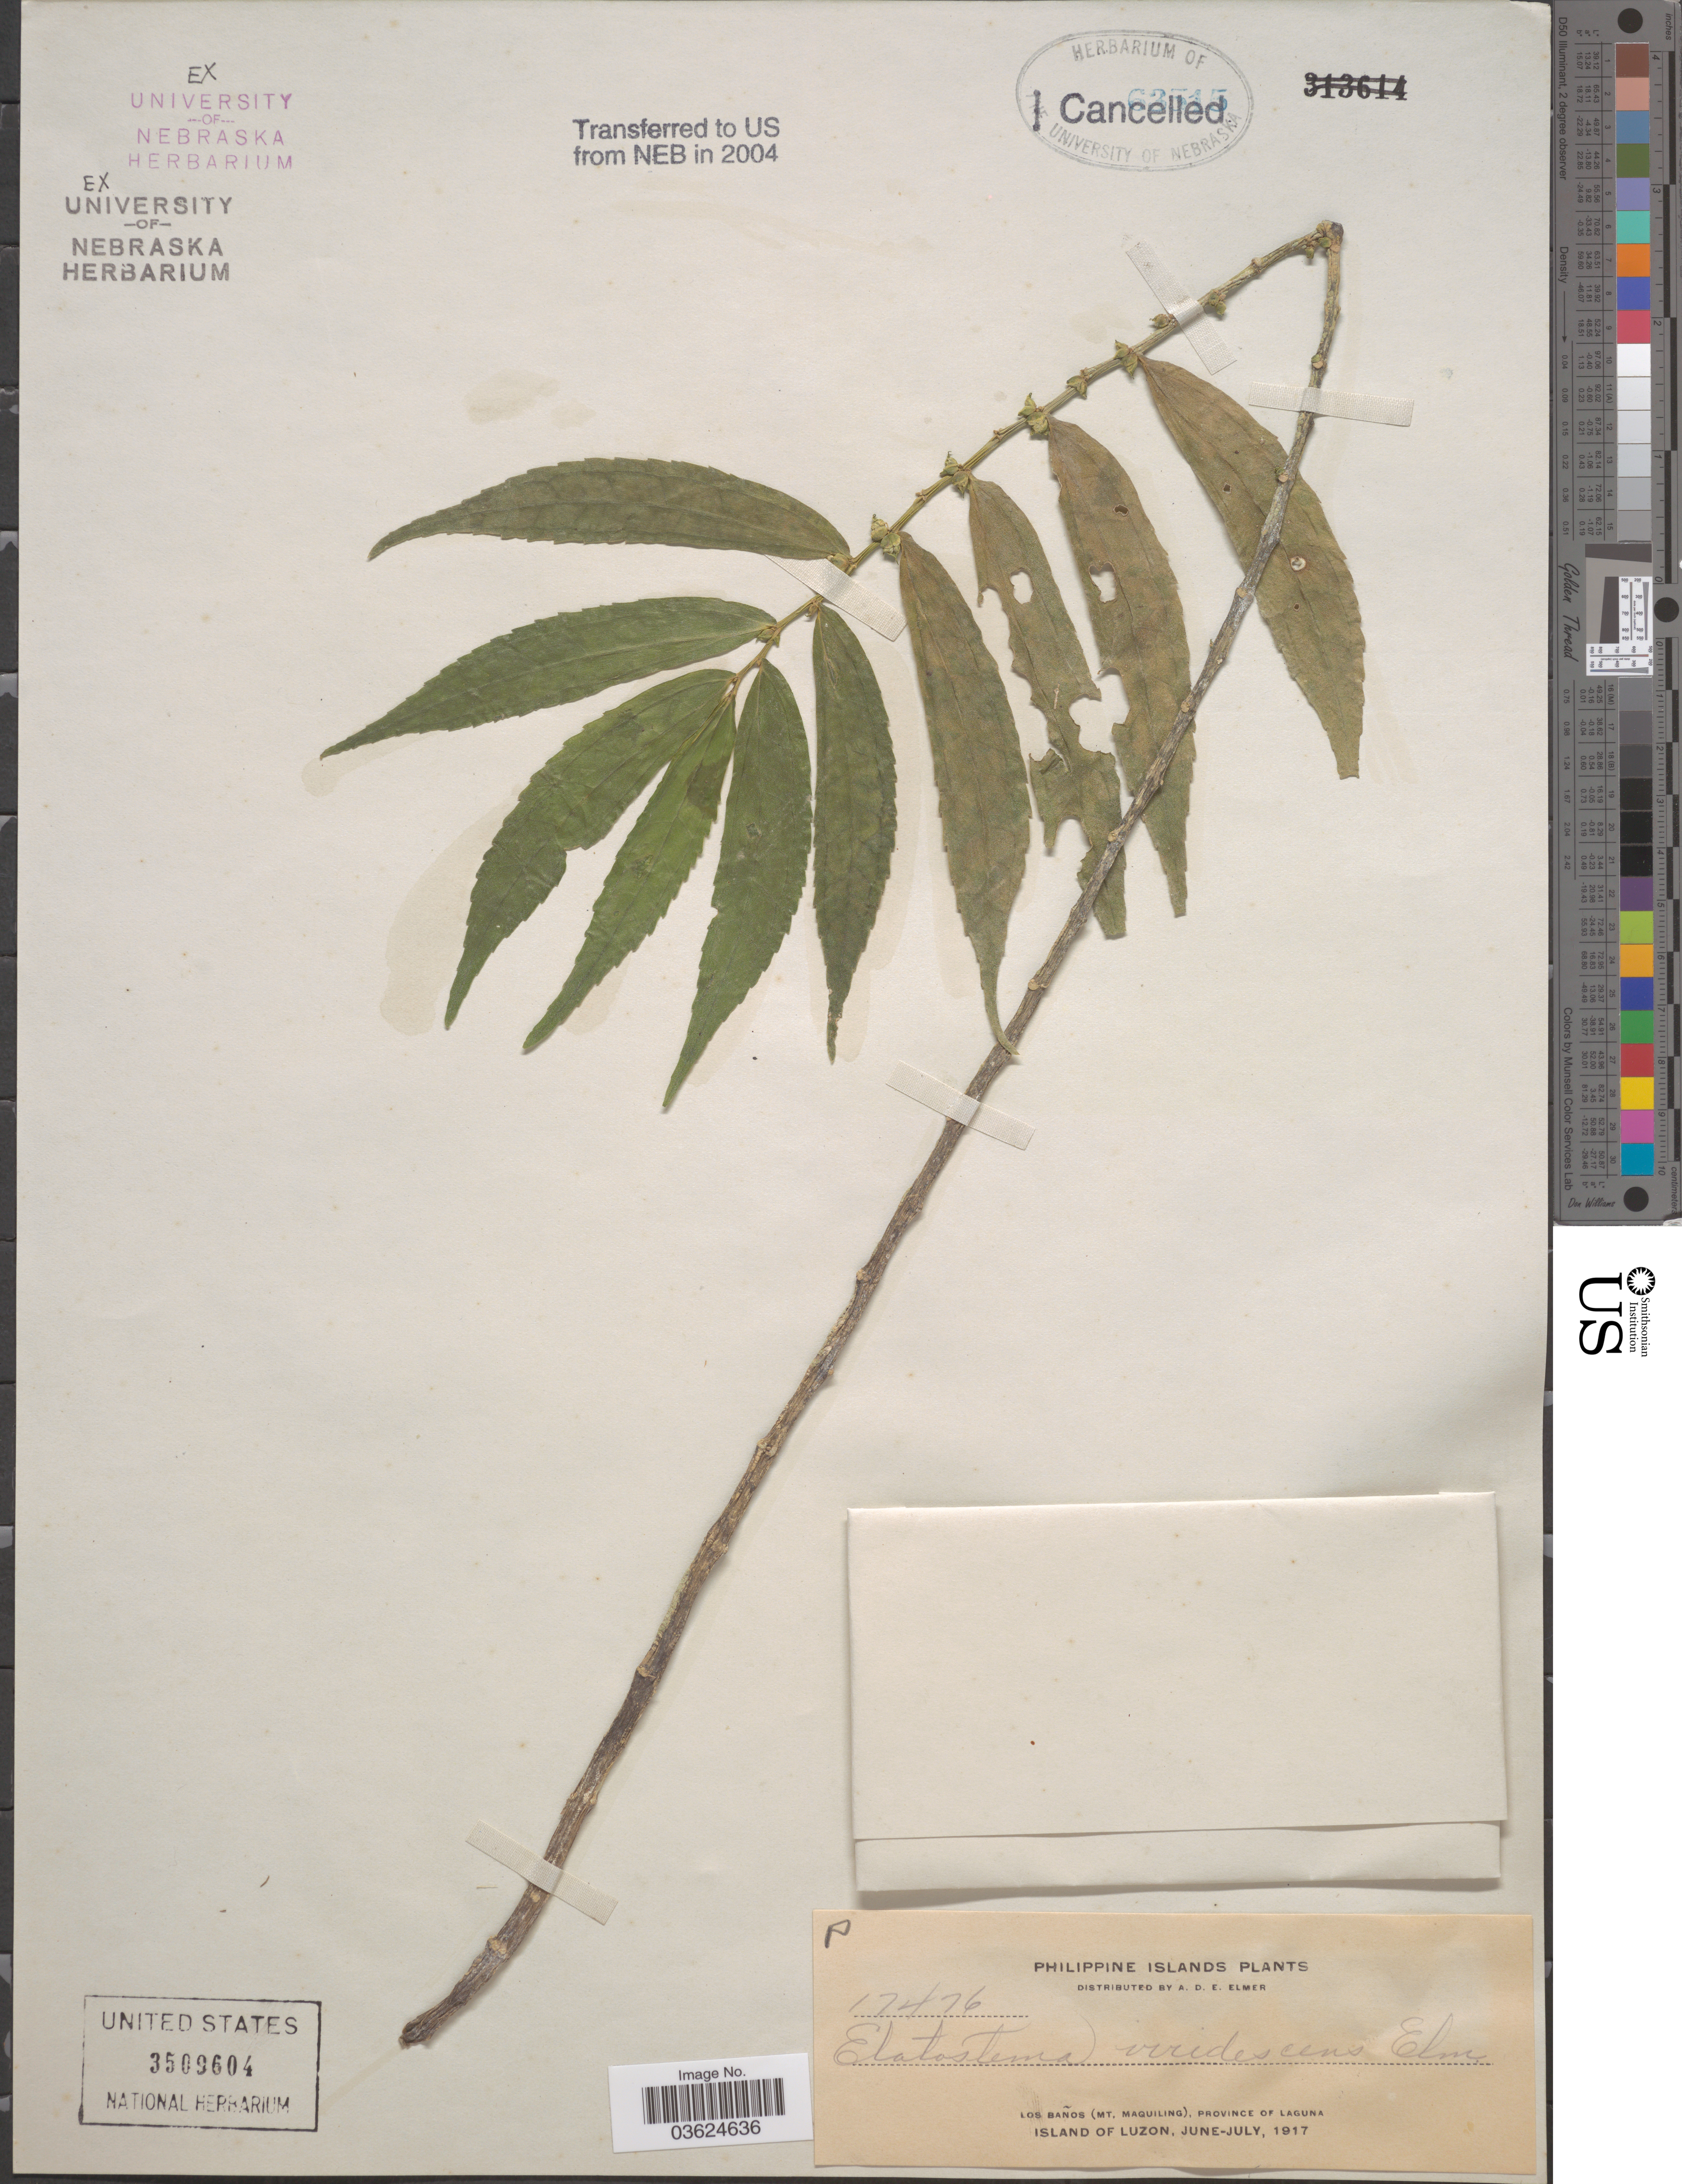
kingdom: Plantae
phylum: Tracheophyta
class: Magnoliopsida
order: Rosales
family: Urticaceae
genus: Elatostema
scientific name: Elatostema viridescens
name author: Elmer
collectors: A. D. E. Elmer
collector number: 17476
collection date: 1917-06/1917-07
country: Philippines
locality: Los Baños (Mt. Maquiling), Province of Laguna. Island of Luzon.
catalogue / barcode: US 3509604